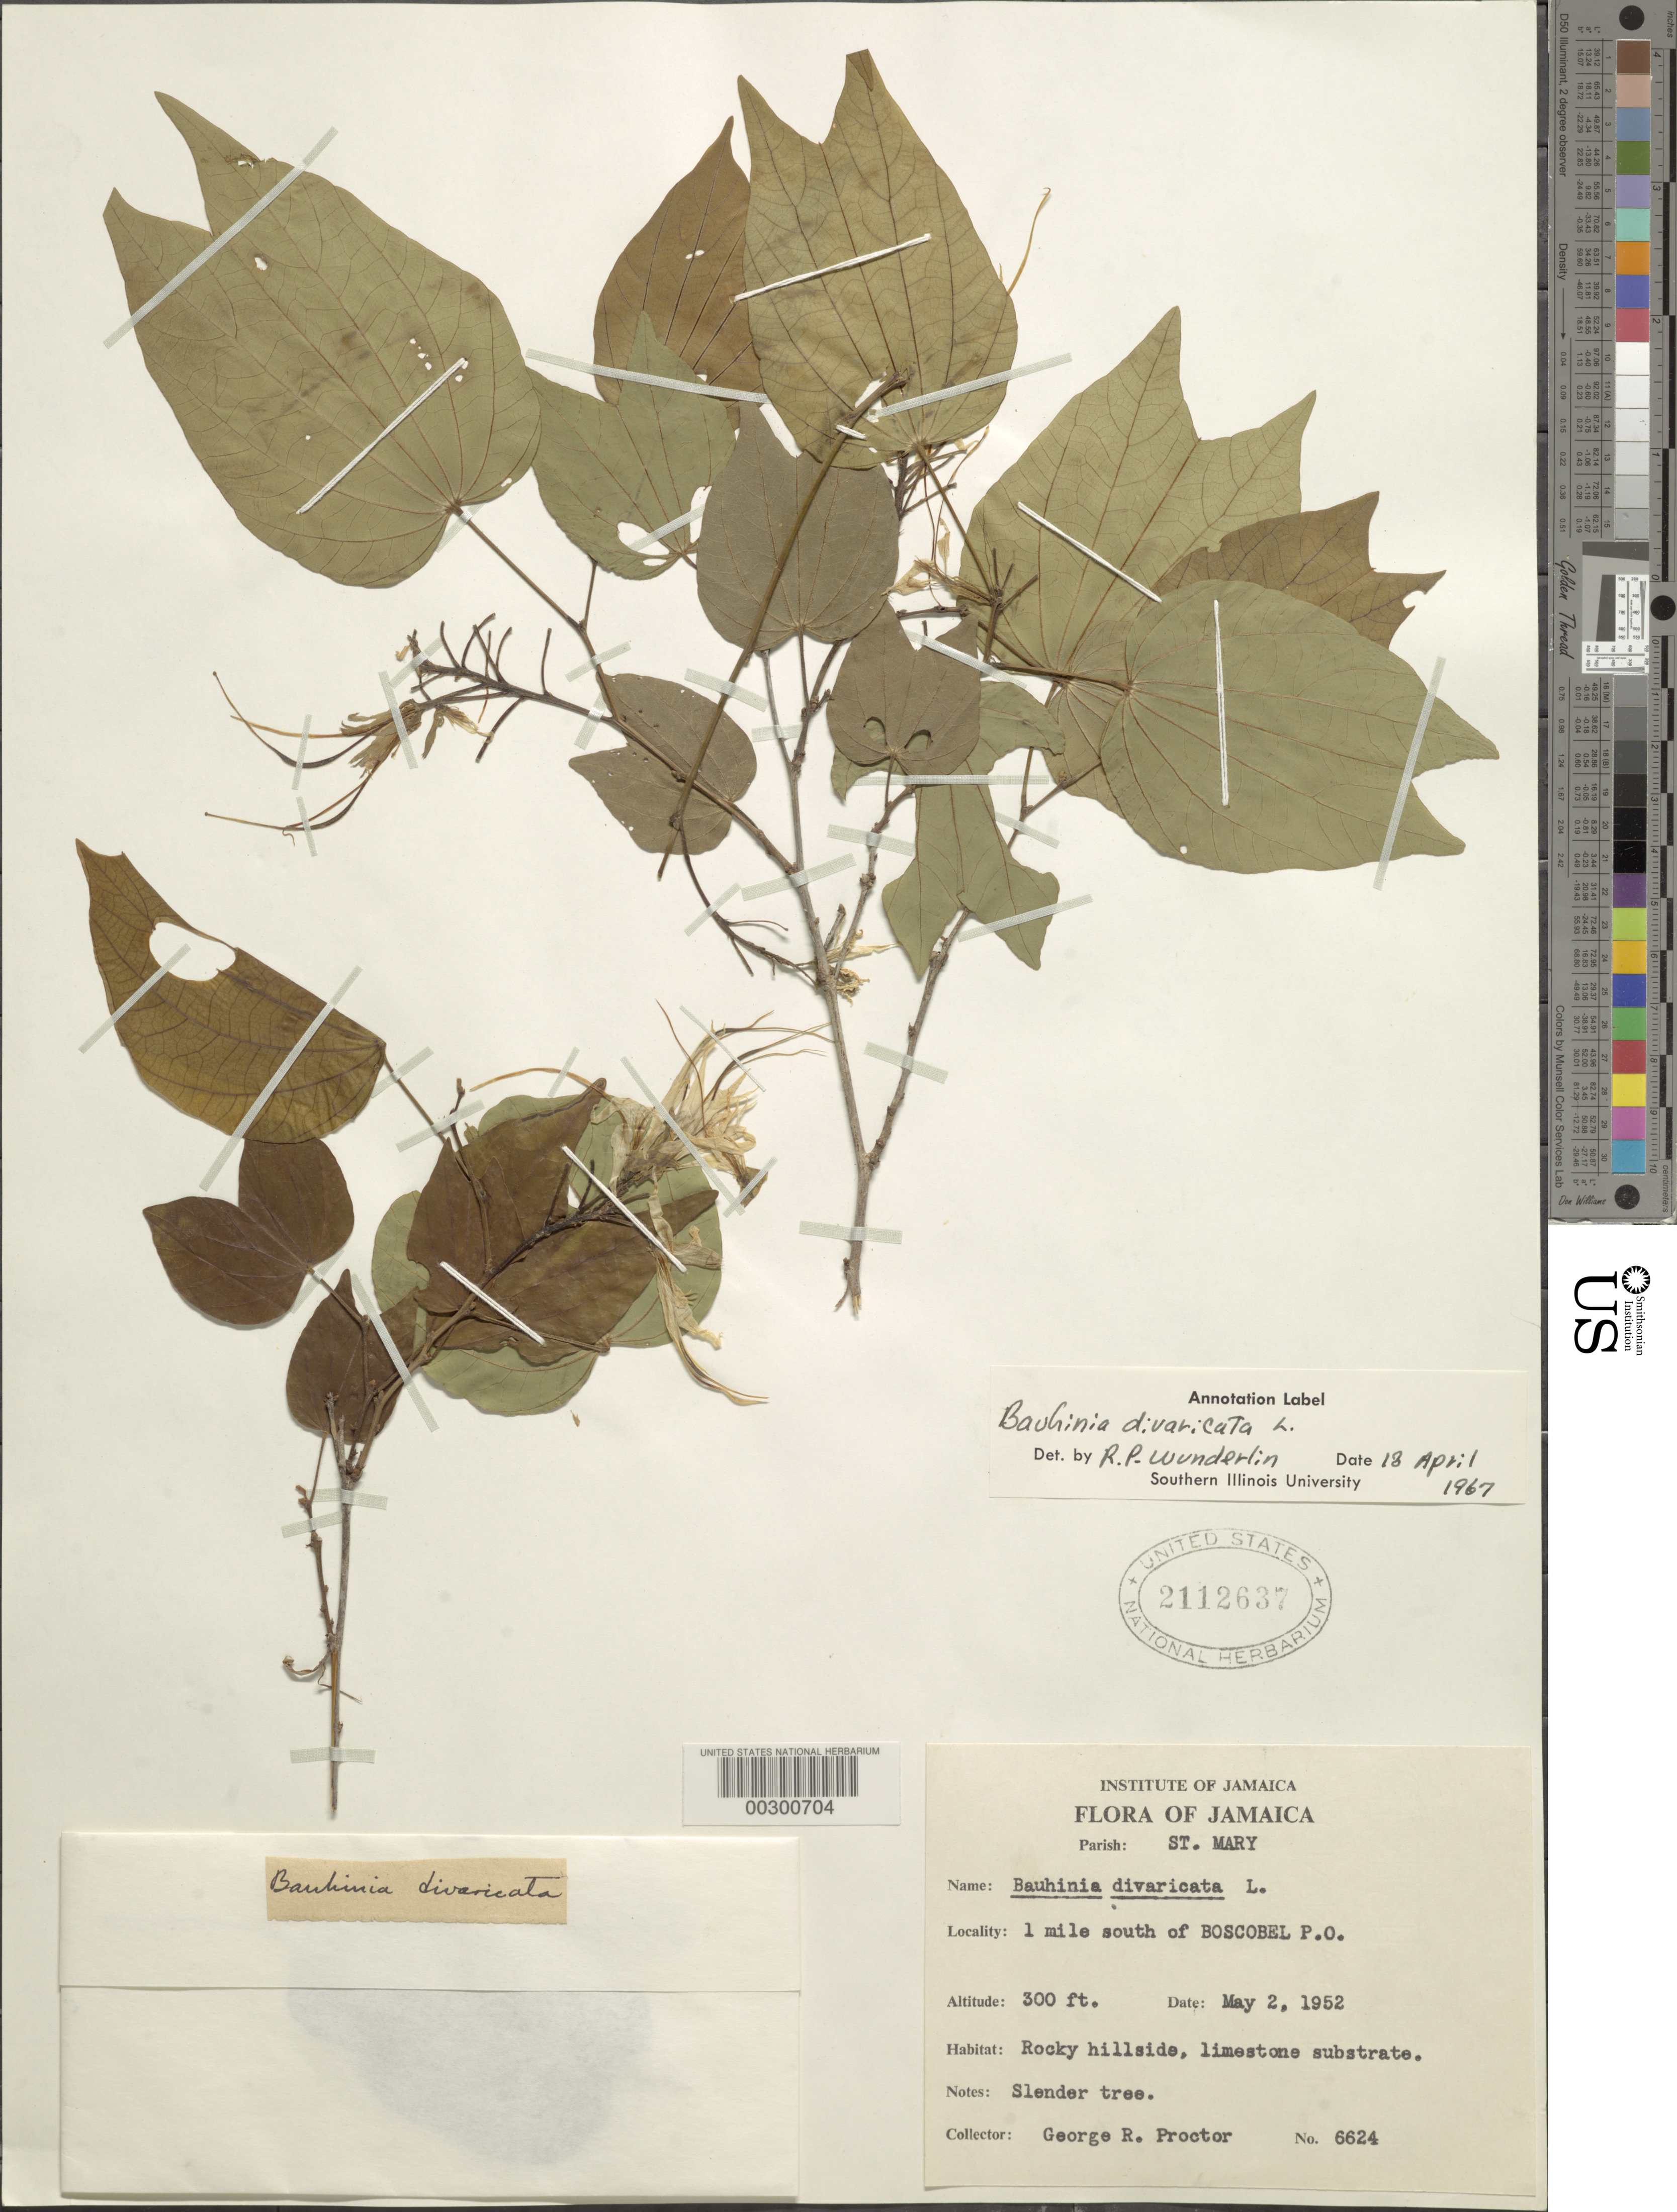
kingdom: Plantae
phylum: Tracheophyta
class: Magnoliopsida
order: Fabales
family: Fabaceae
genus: Bauhinia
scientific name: Bauhinia divaricata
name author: L.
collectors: G. R. Proctor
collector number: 6624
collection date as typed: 02 May 1952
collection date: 1952-05-02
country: Jamaica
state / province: Saint Mary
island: Greater Antilles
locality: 1 mi s of boscobel p.o.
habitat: Rocky hillside, limestone substrate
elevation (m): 91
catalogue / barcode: US 2112637